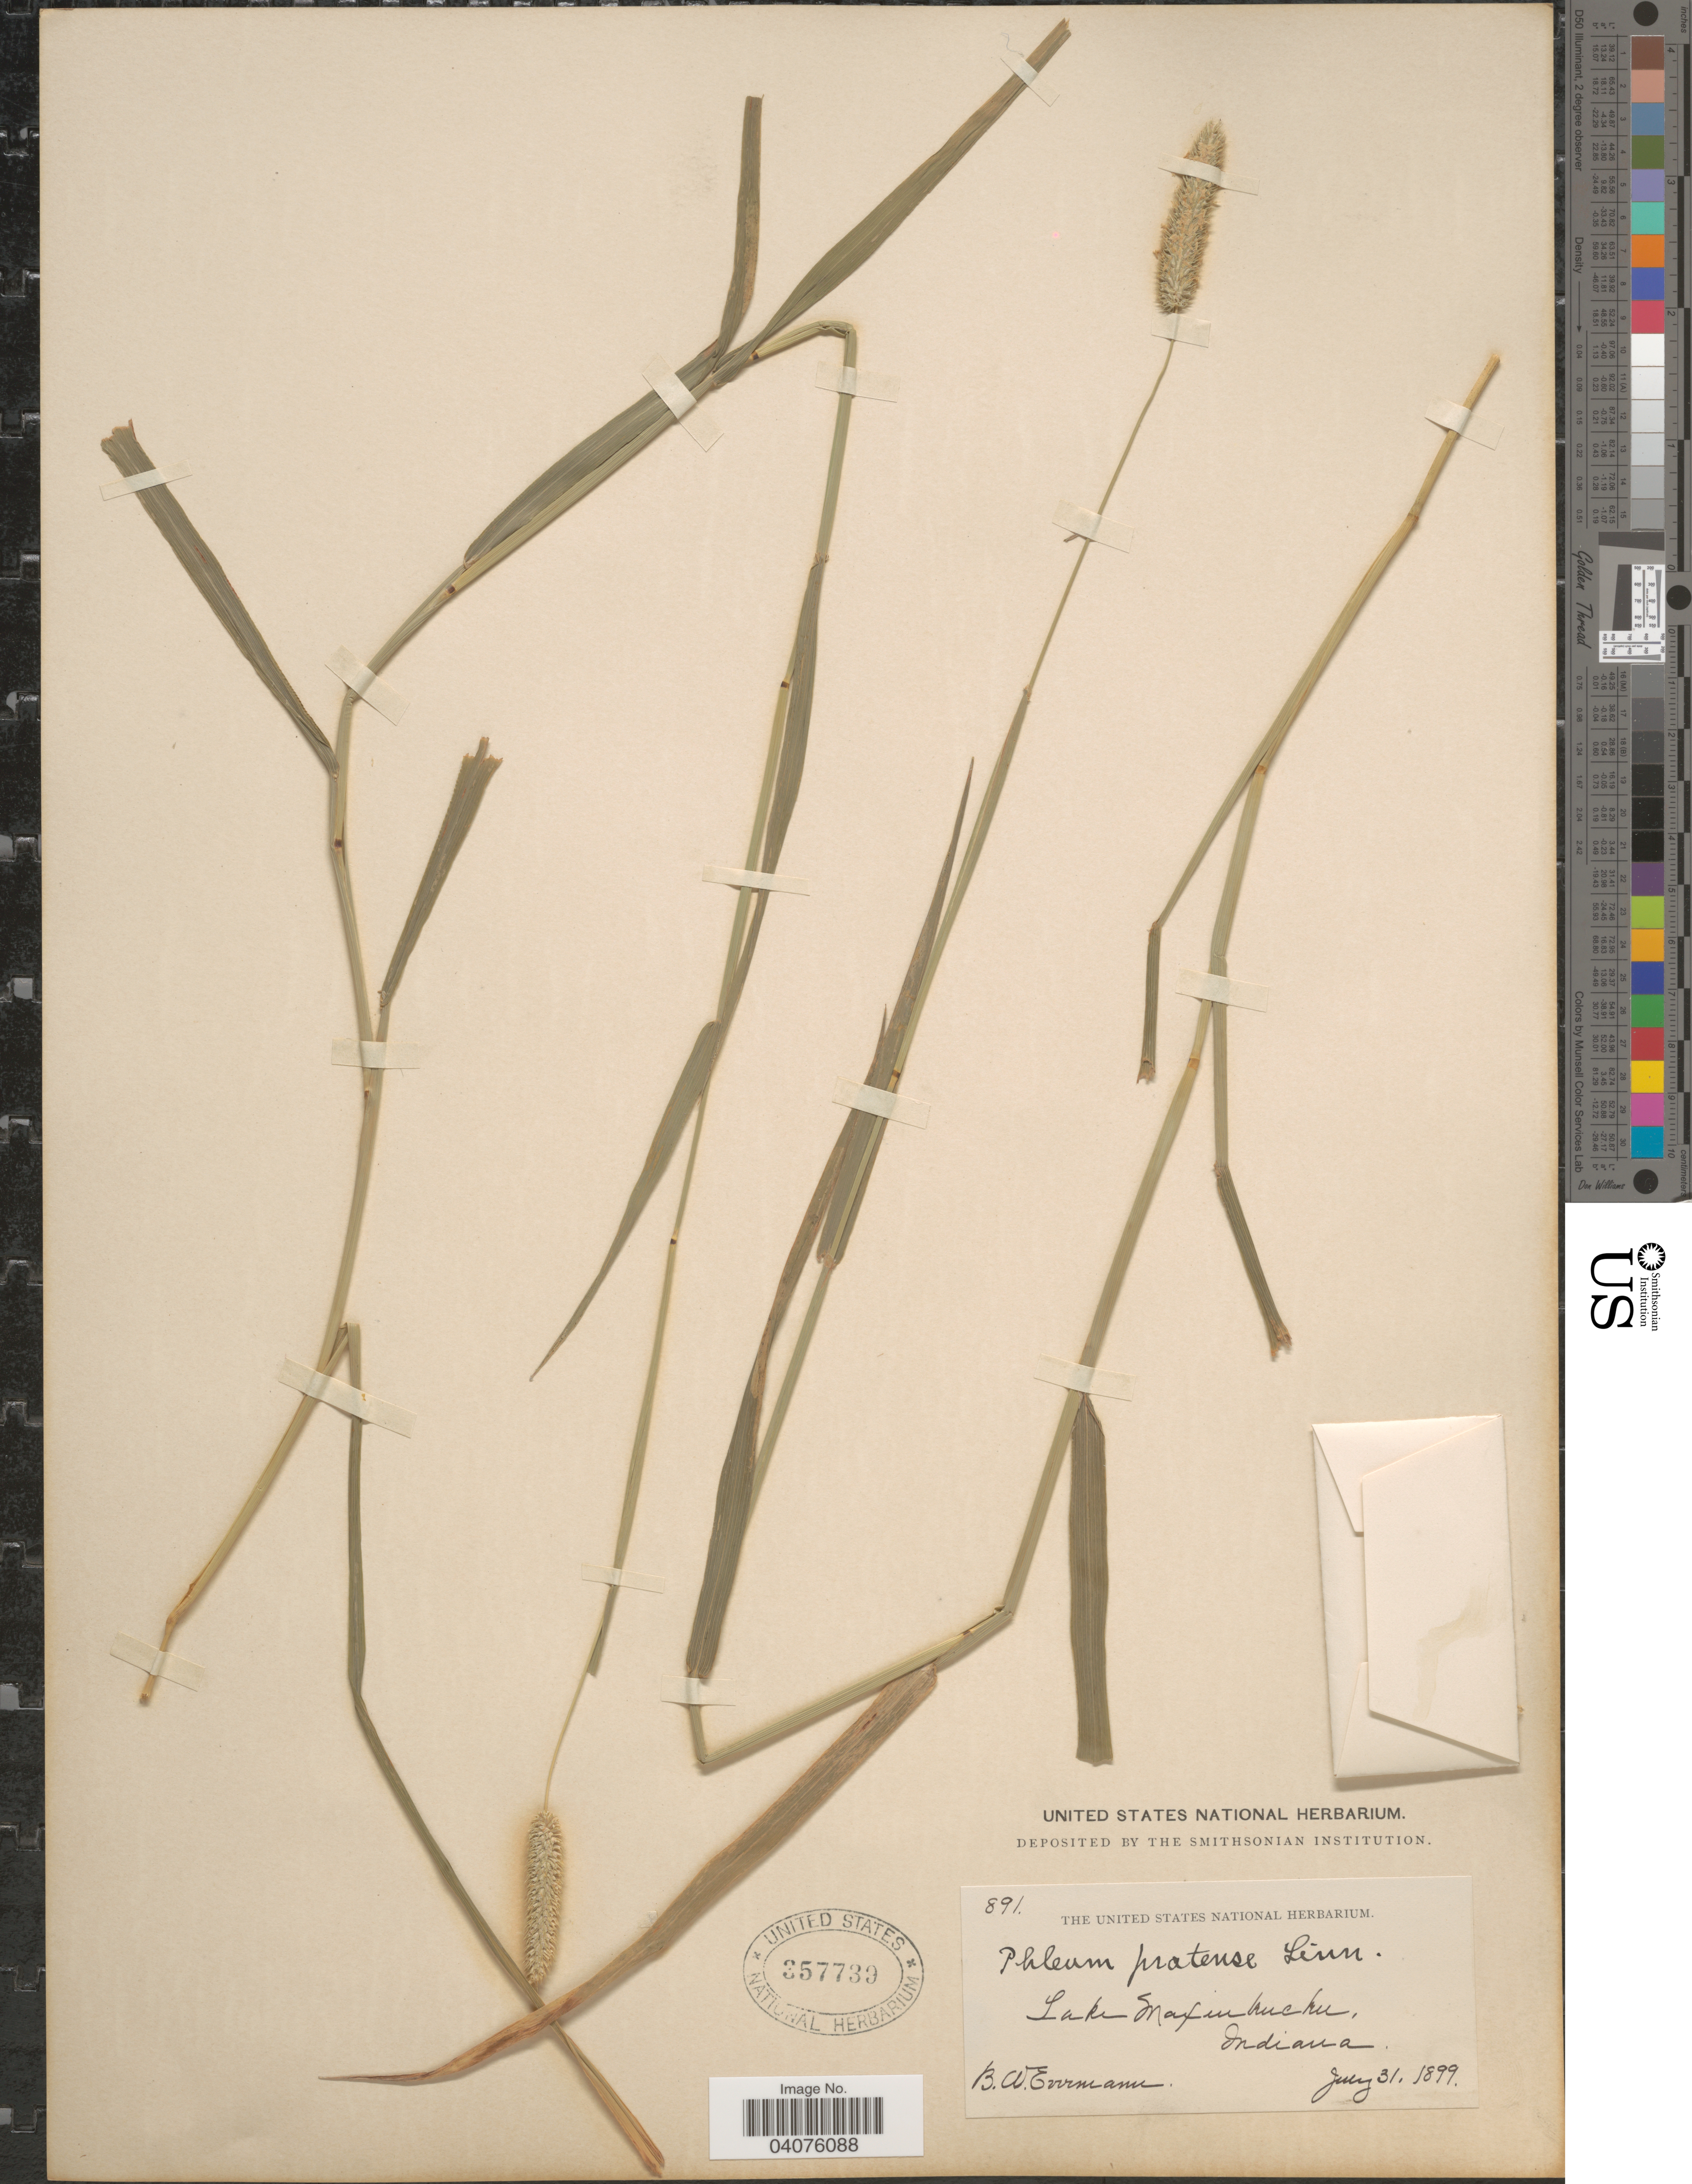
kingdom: Plantae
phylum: Tracheophyta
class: Liliopsida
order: Poales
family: Poaceae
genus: Phleum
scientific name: Phleum pratense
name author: L.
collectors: B. W. Evermann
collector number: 8*91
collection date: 1899-07-31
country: United States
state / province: Indiana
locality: Lake Maxinkuckee.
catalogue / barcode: US 357739